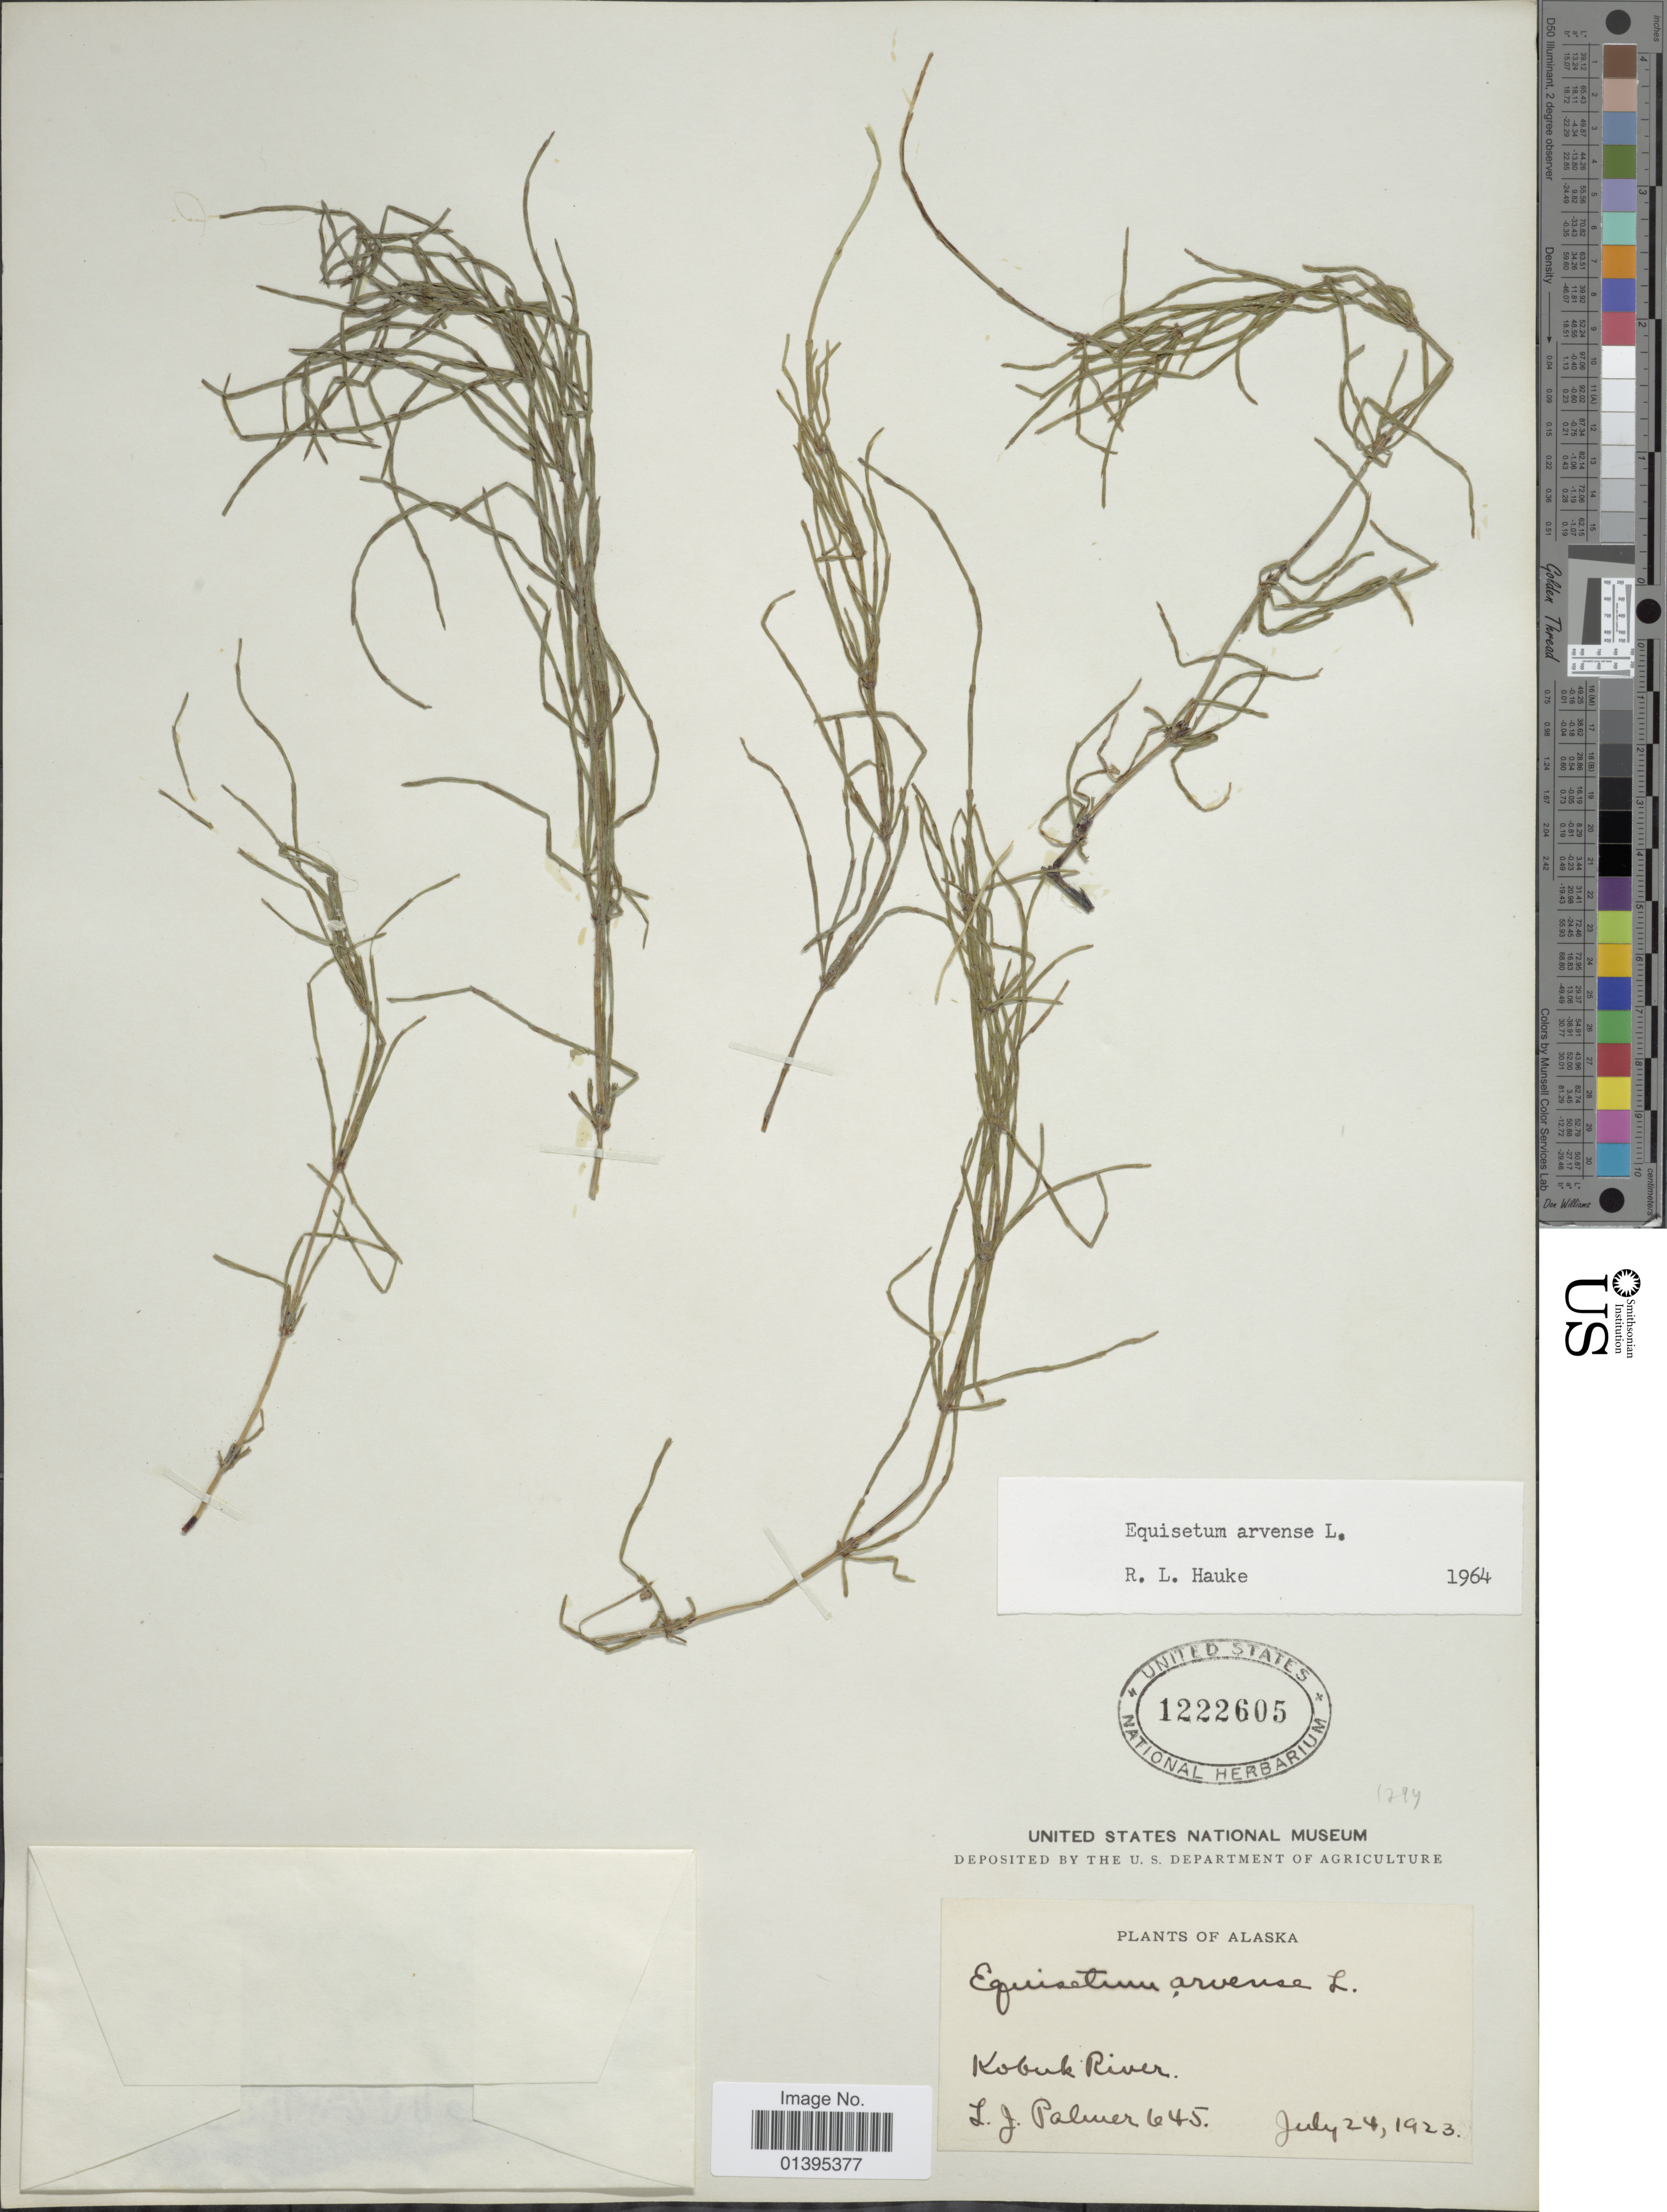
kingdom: Plantae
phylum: Tracheophyta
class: Polypodiopsida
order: Equisetales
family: Equisetaceae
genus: Equisetum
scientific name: Equisetum arvense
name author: L.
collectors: L. J. Palmer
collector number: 645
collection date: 1923-07-24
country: United States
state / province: Alaska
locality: Kobuk River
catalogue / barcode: US 1222605